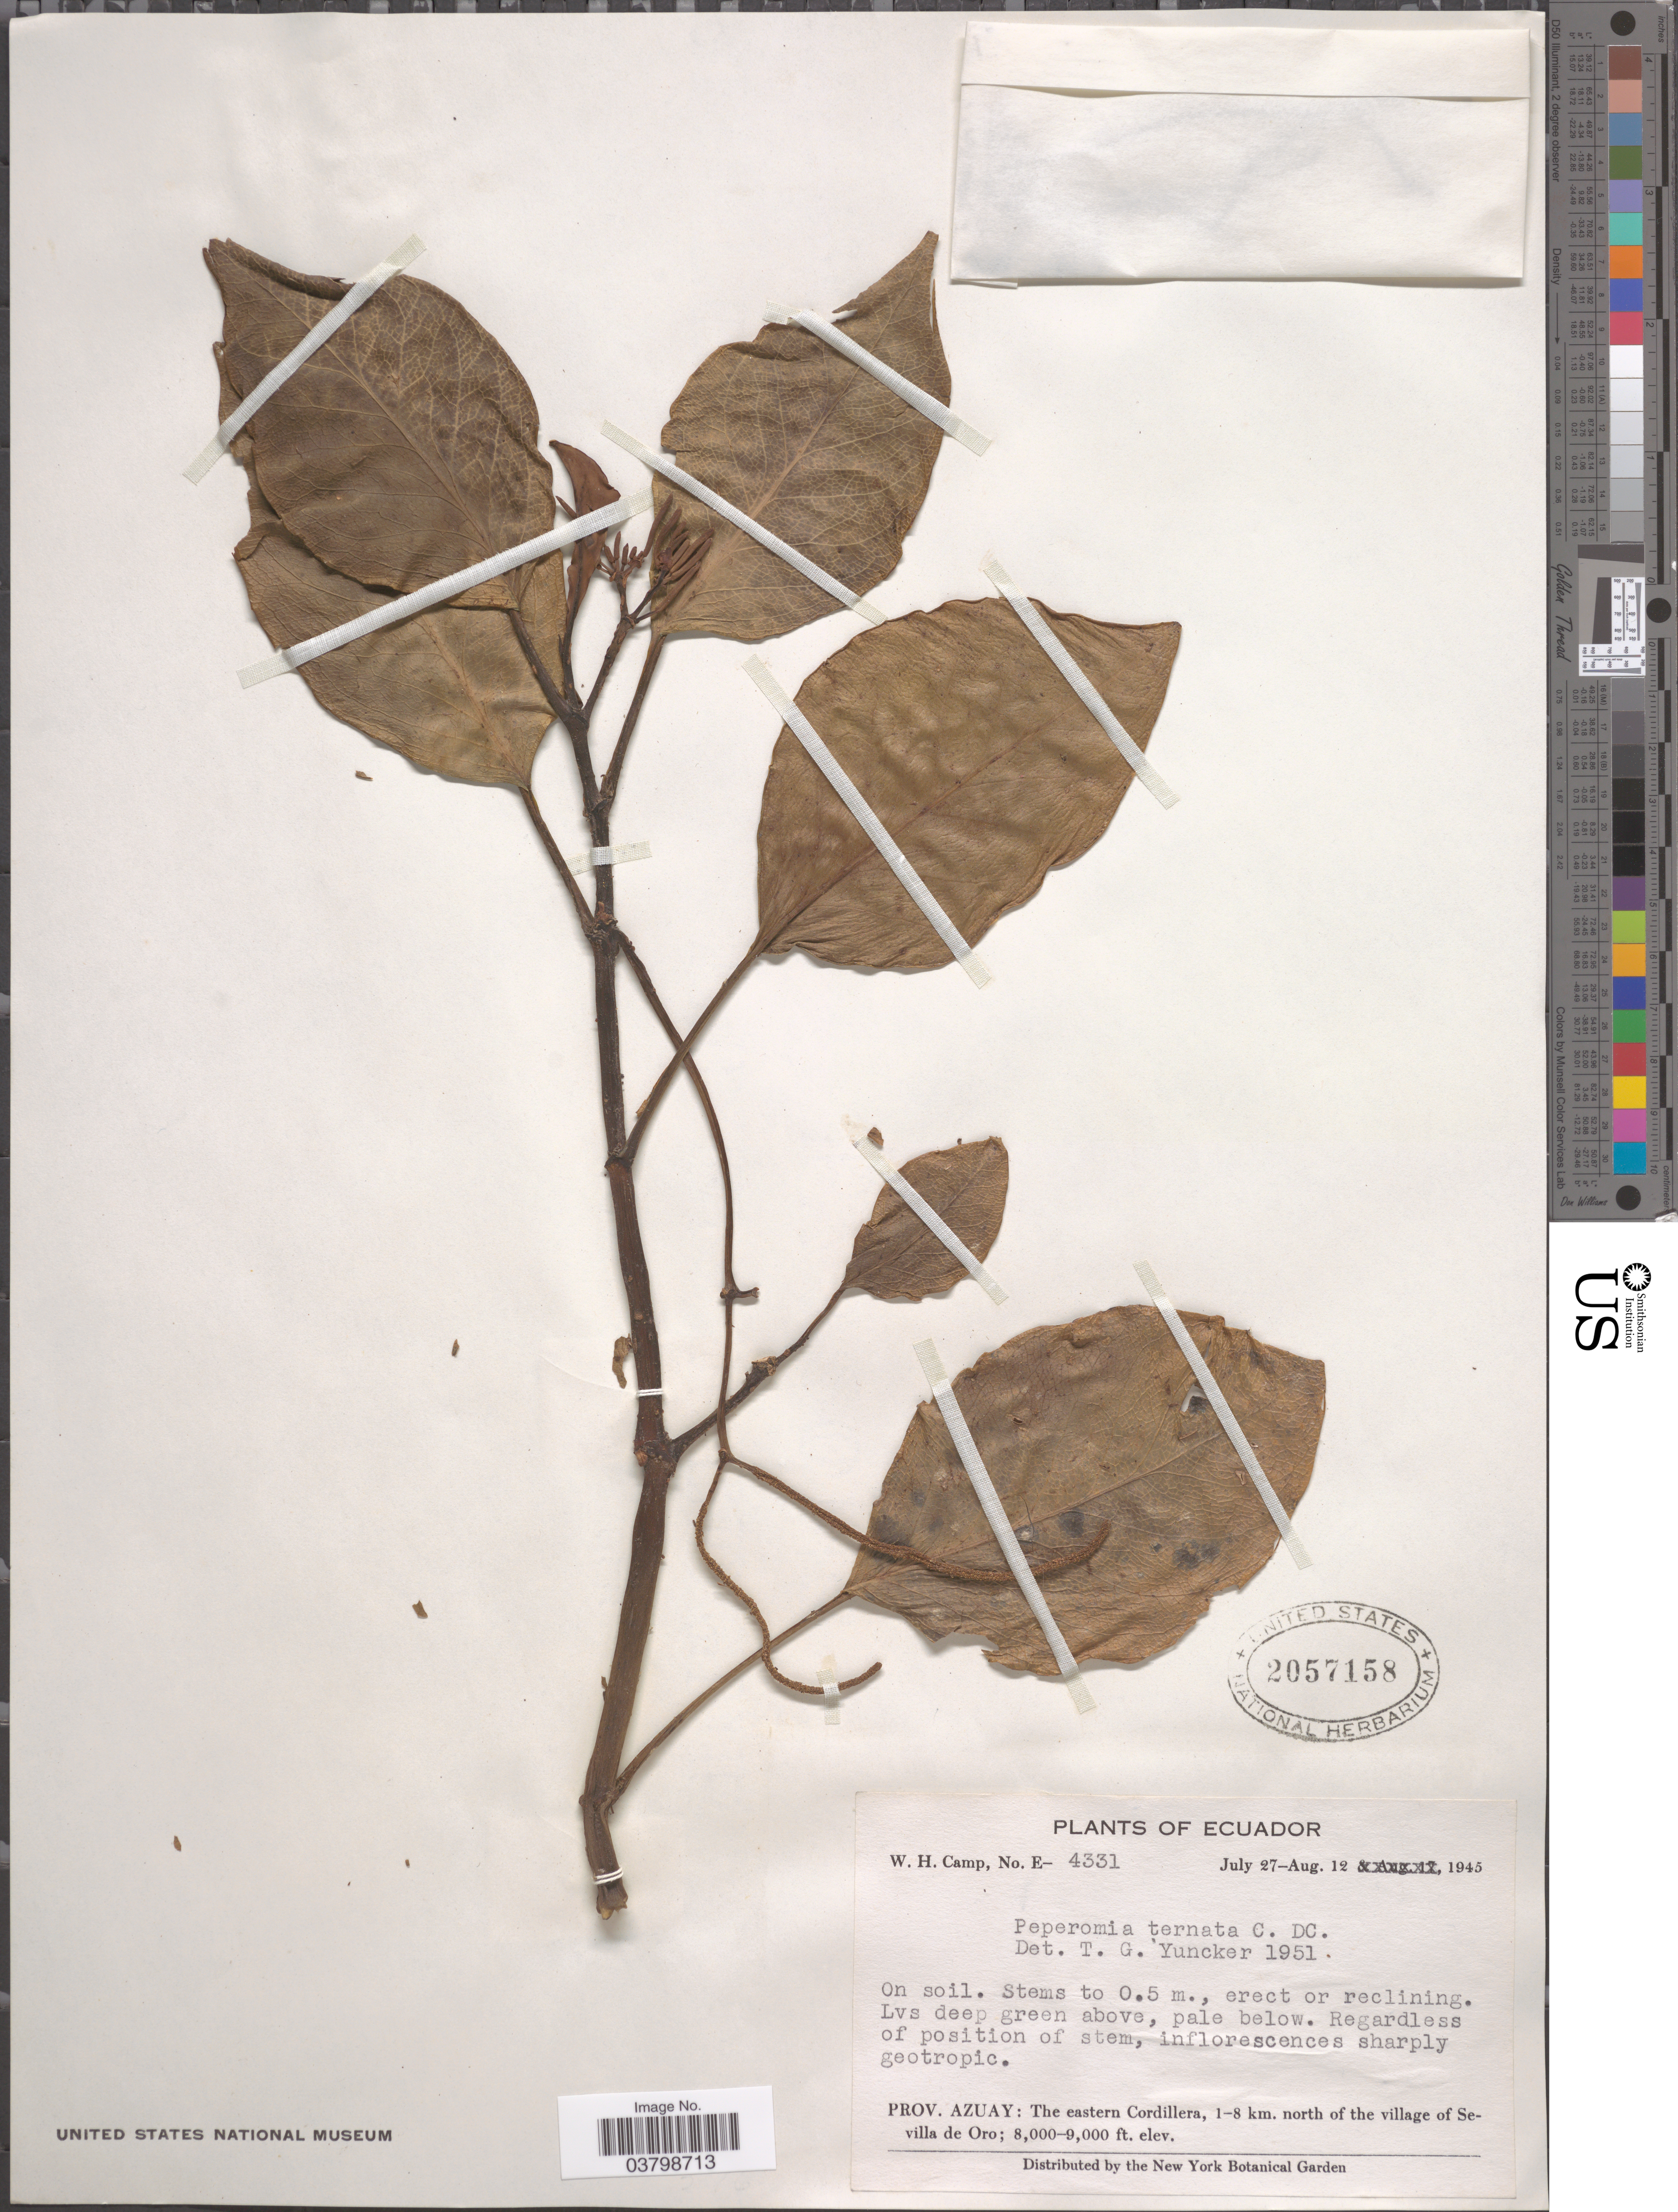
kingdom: Plantae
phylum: Tracheophyta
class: Magnoliopsida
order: Piperales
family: Piperaceae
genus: Peperomia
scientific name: Peperomia ternata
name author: C. DC.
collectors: W. H. Camp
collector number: E-4331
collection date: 1945-07-27/1945-08-12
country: Ecuador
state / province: Azuay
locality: The eastern Cordillera, 1-8 km. north of the village of Sevilla de Oro.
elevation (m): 2438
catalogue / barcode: US 2057158